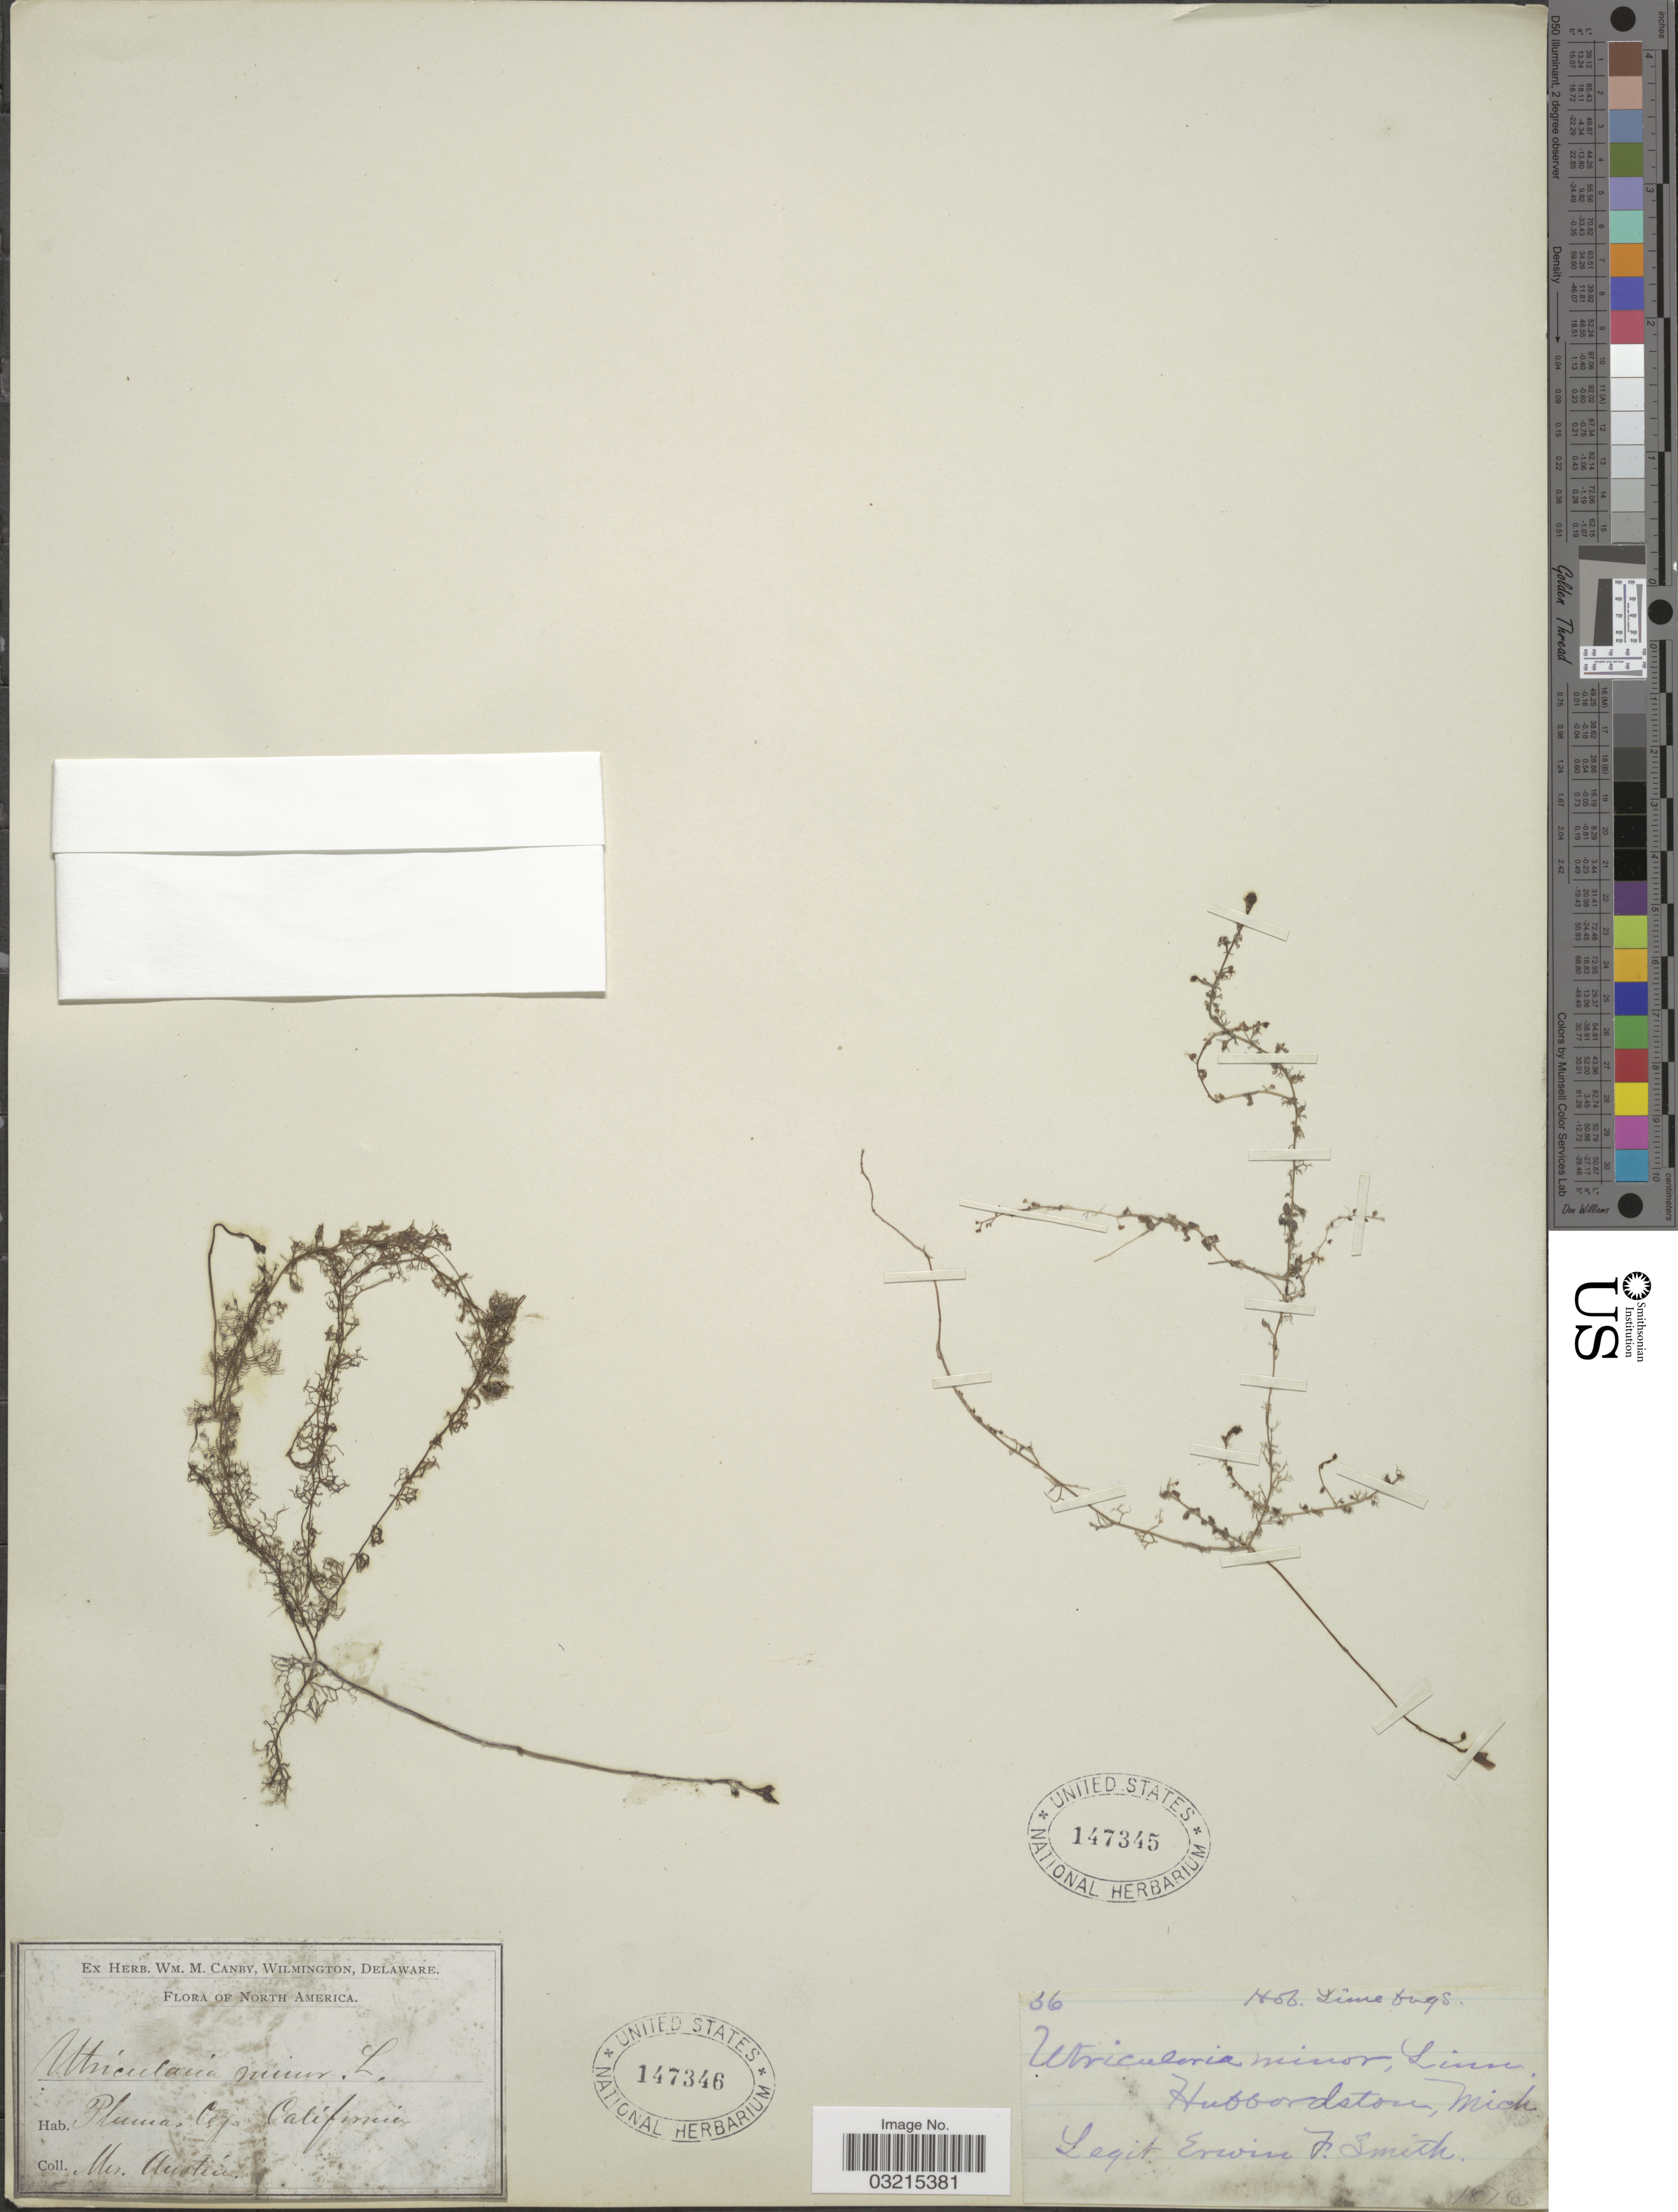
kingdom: Plantae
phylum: Tracheophyta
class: Magnoliopsida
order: Lamiales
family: Lentibulariaceae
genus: Utricularia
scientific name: Utricularia minor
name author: L.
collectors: E. F. Smith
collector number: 36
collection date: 1876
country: United States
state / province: Michigan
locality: Huffordston, Mich.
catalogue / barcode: US 147345-2